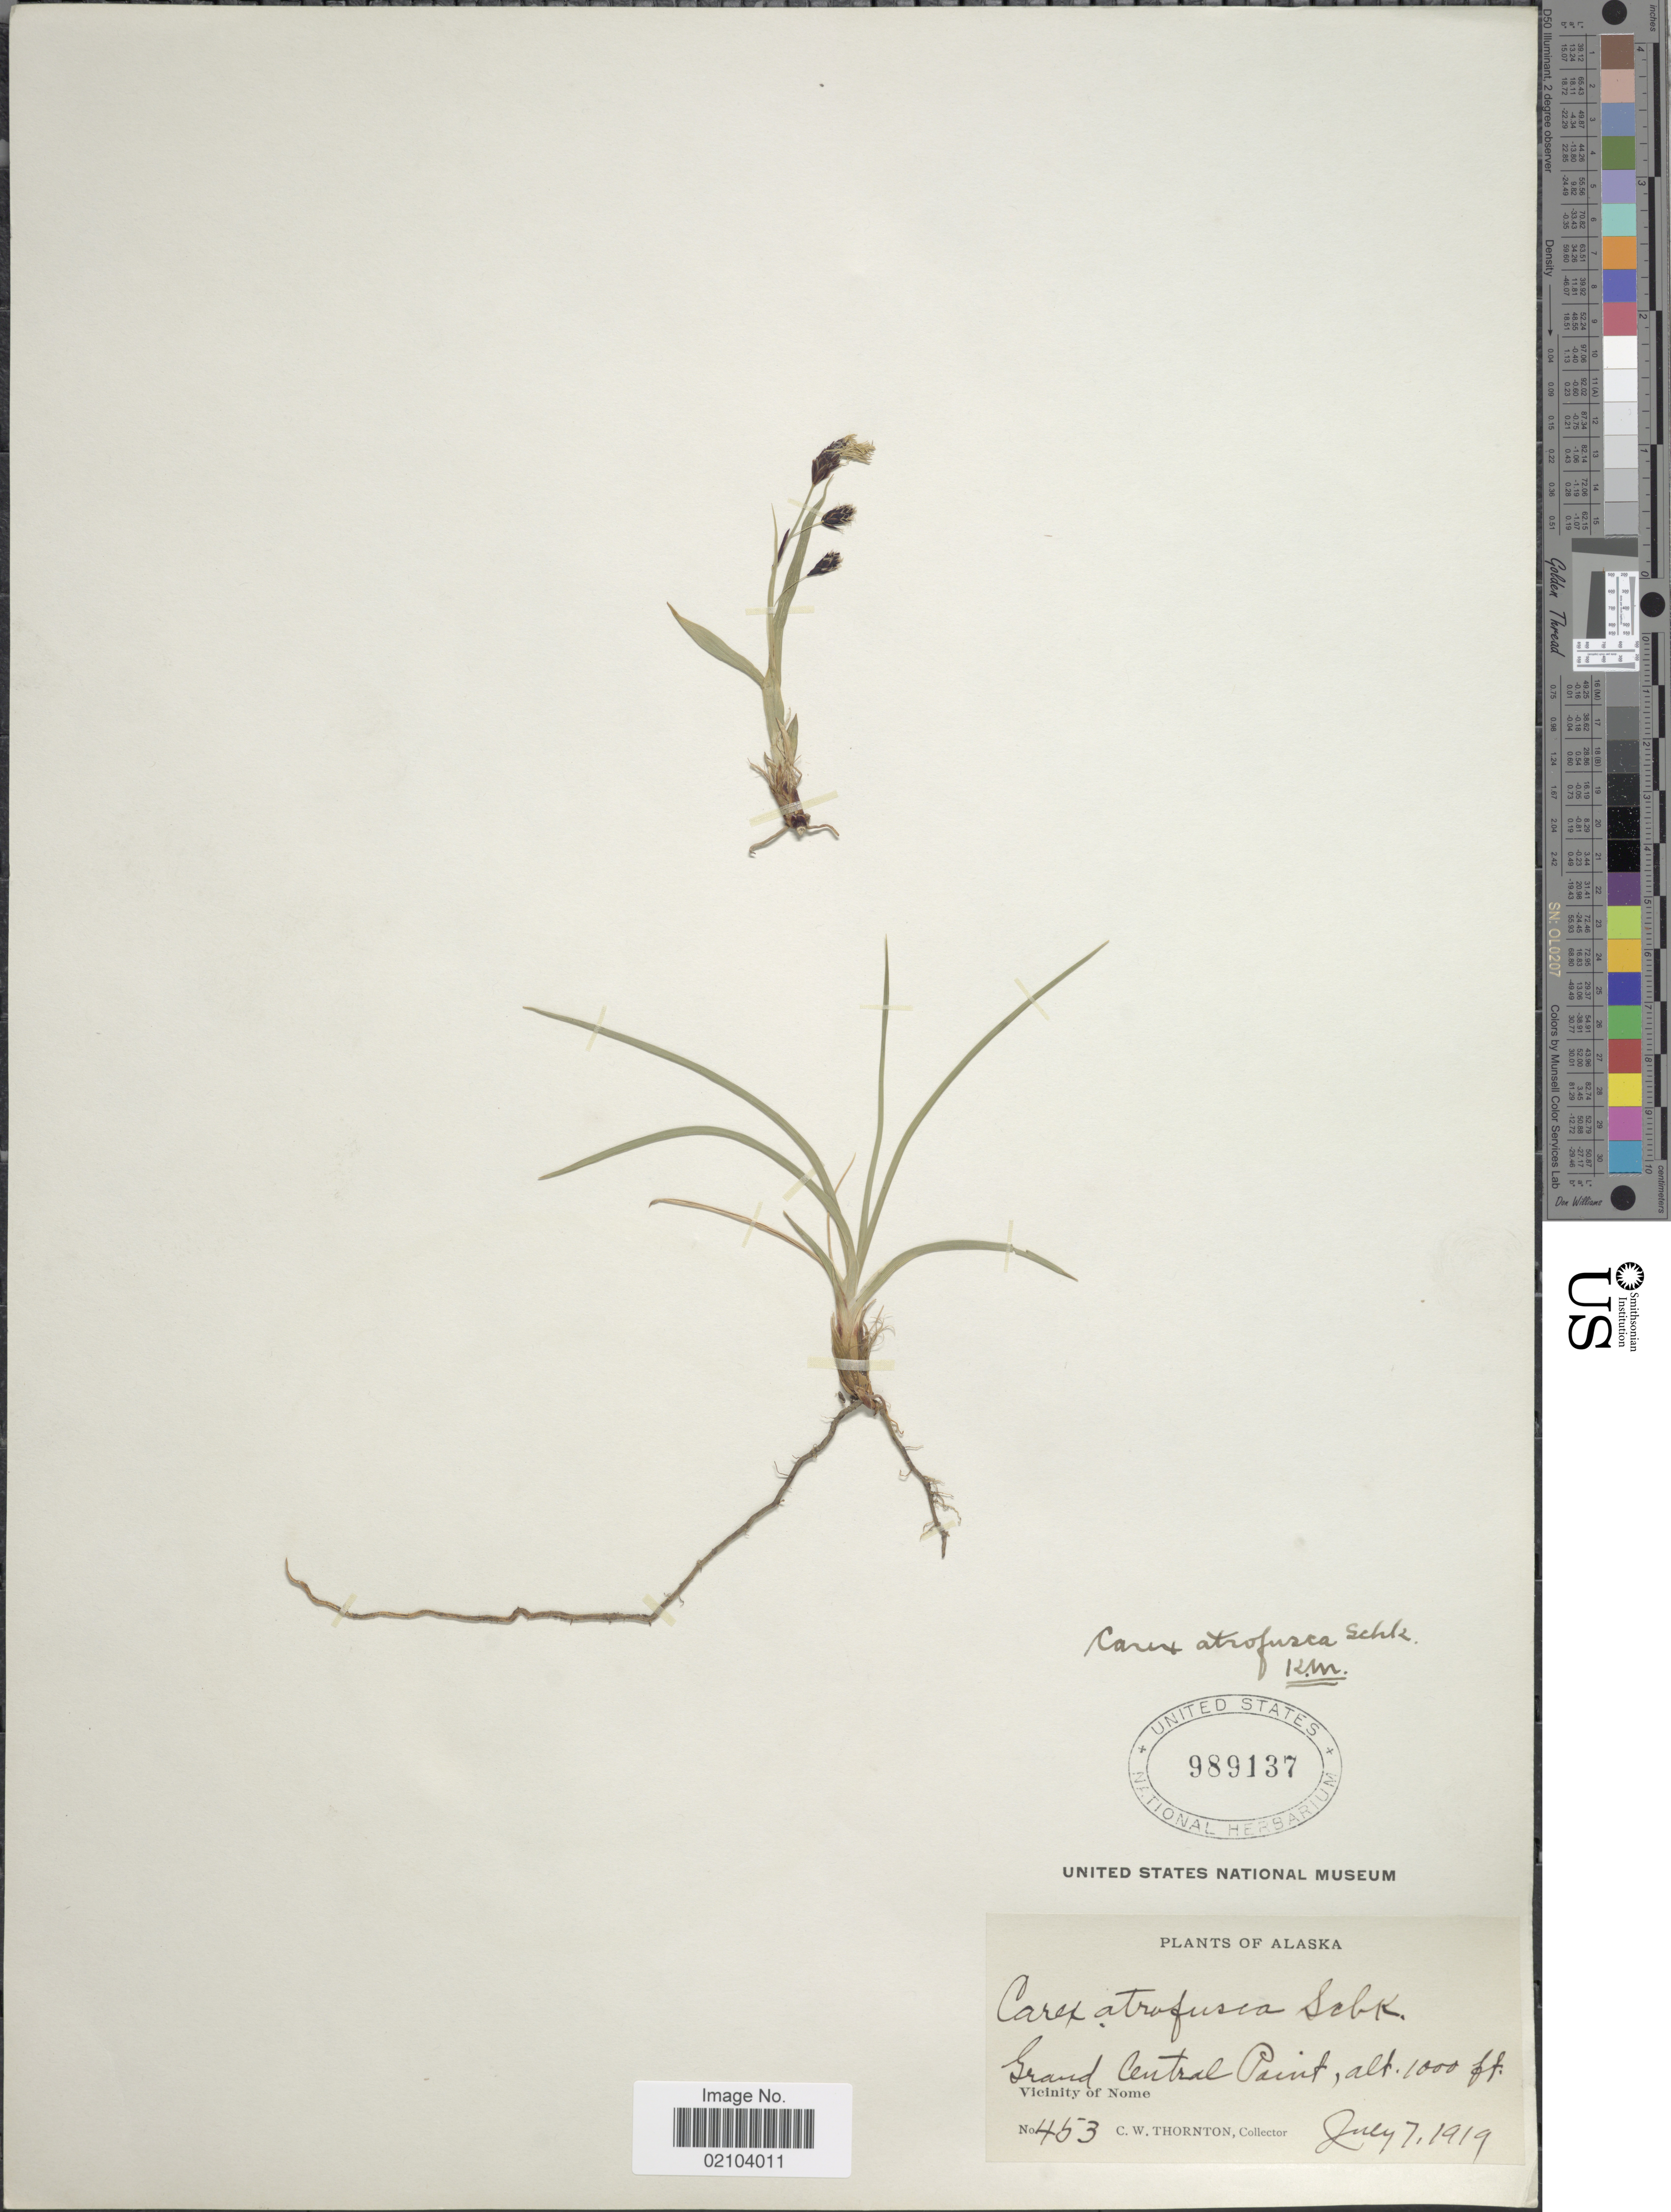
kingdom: Plantae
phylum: Tracheophyta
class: Liliopsida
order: Poales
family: Cyperaceae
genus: Carex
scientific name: Carex atrofusca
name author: Schkuhr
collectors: C. Thornton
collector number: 453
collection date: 1919-07-07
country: United States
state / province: Alaska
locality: Grand Central Point. Vicinity of Nome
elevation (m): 305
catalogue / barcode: US 989137